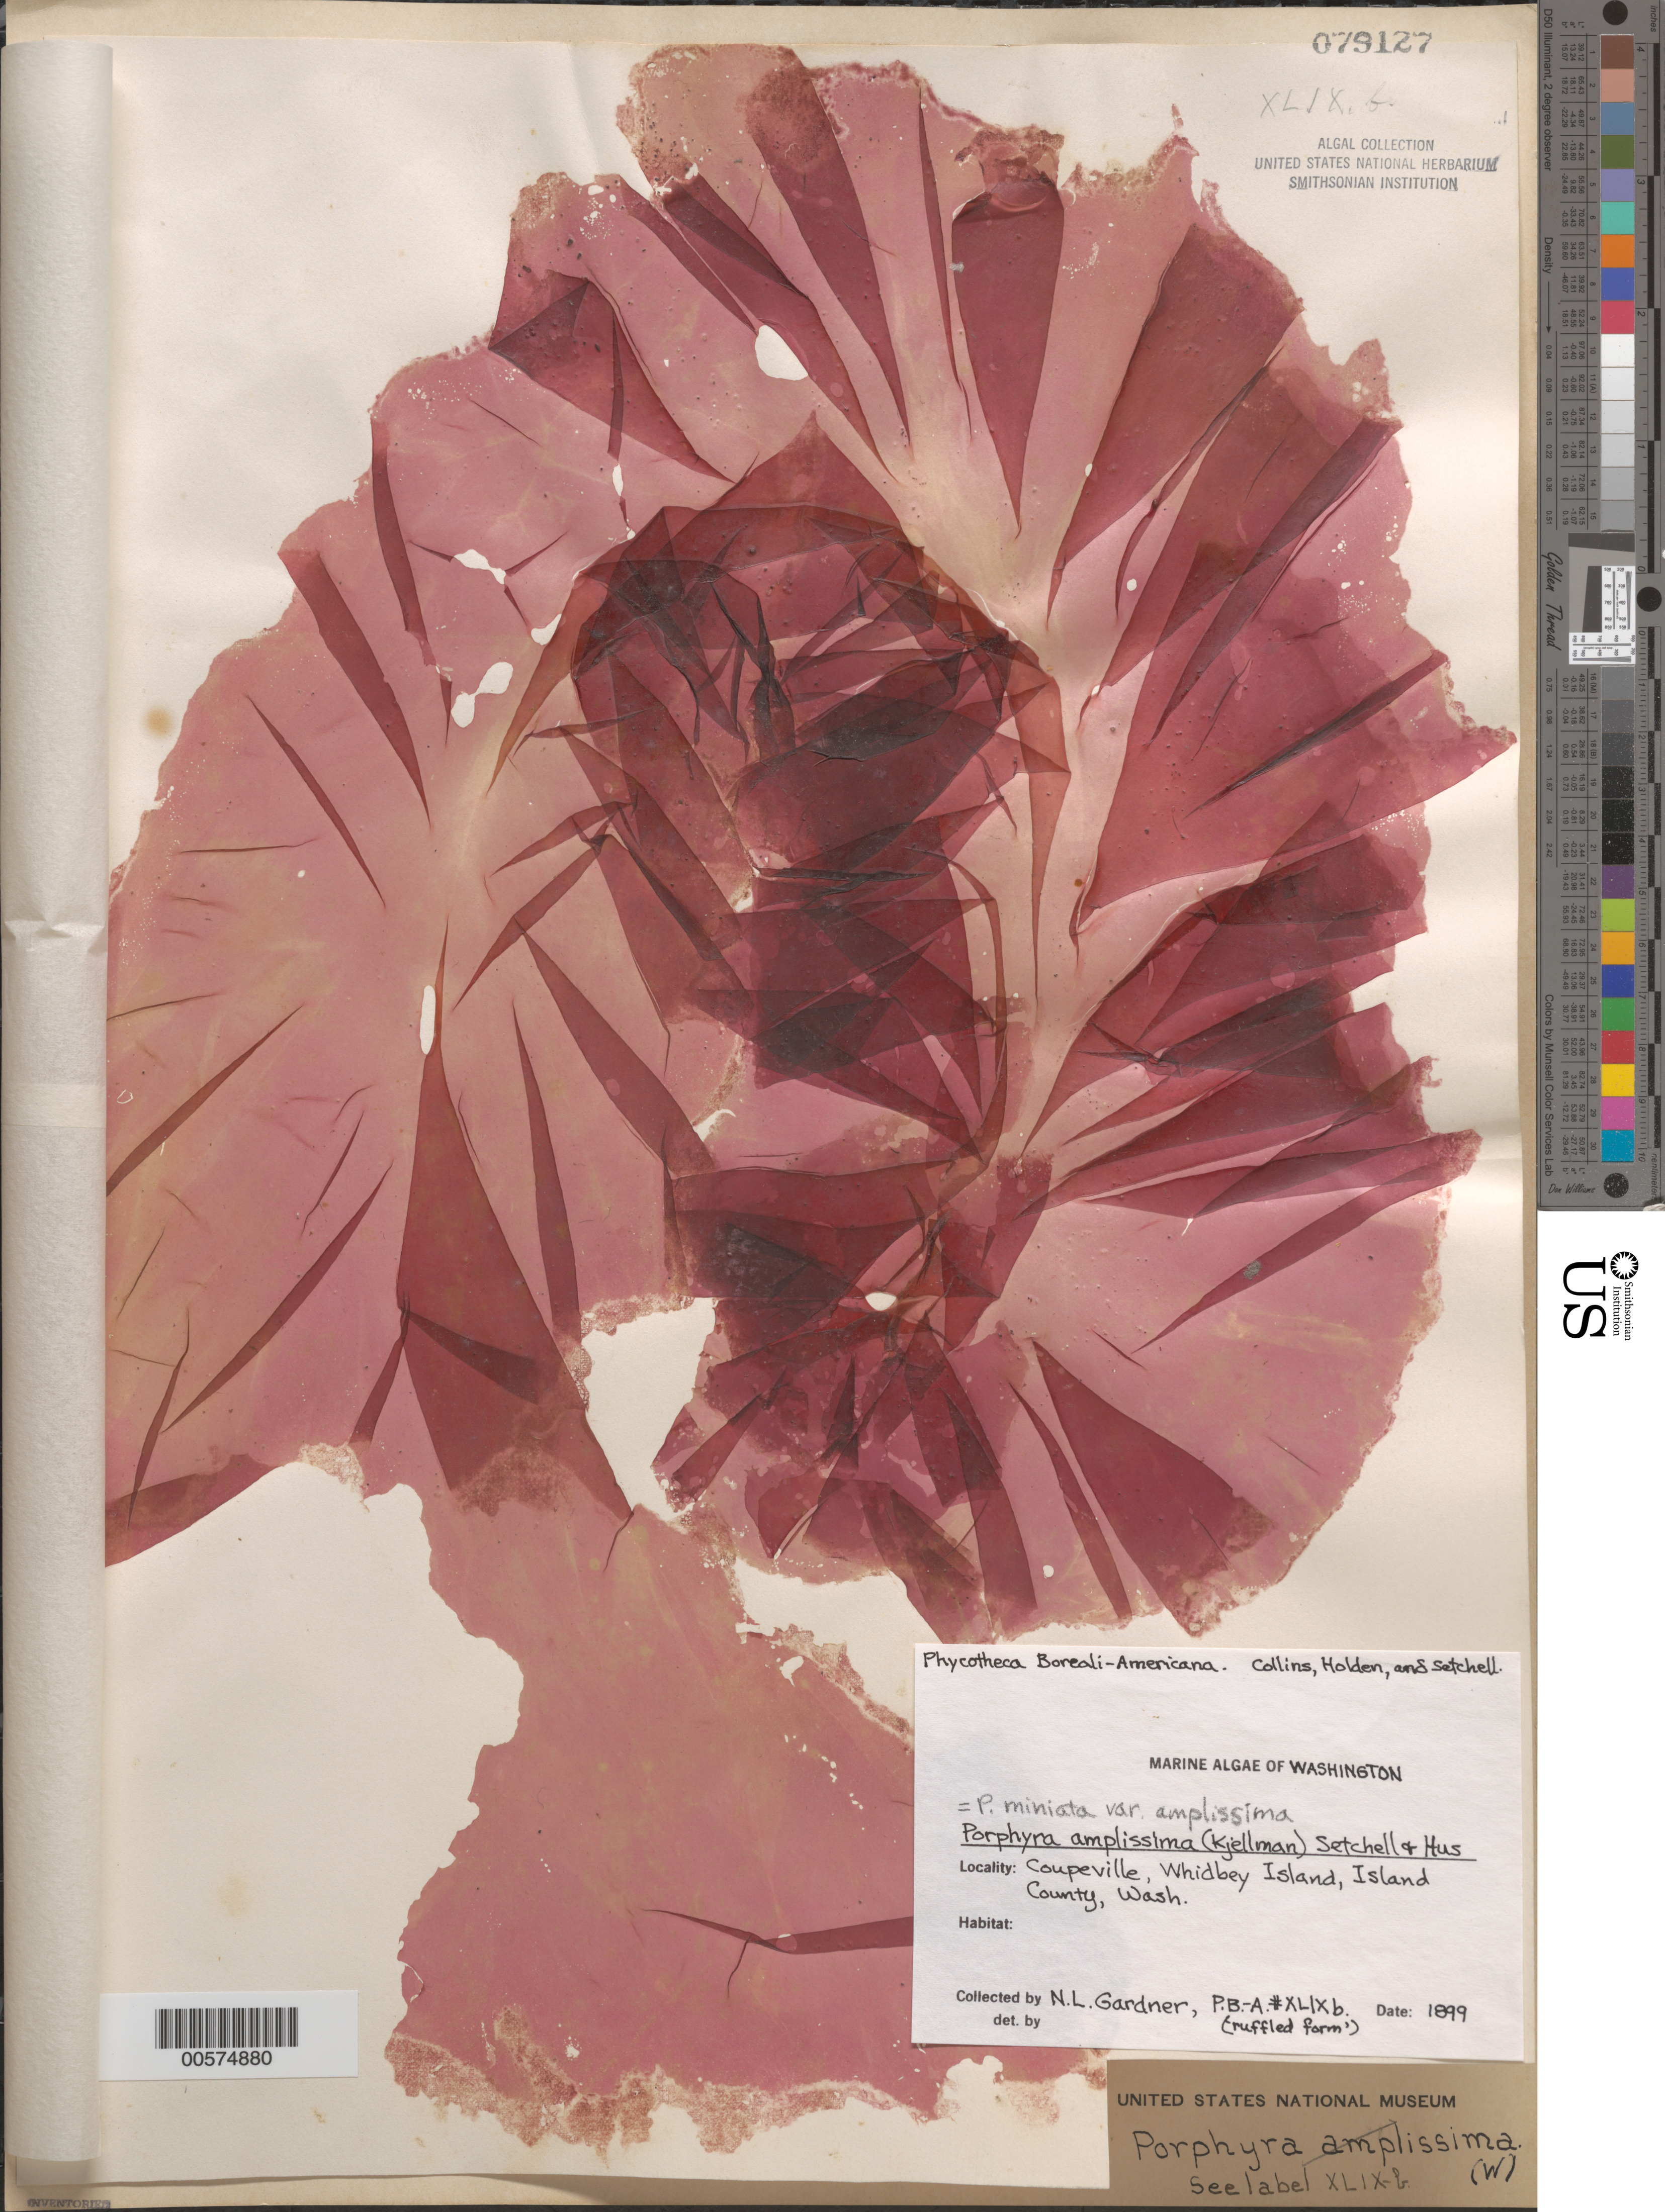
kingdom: Plantae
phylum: Rhodophyta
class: Bangiophyceae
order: Bangiales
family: Bangiaceae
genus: Wildemania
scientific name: Wildemania miniata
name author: (C. Agardh) Foslie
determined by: Algae name updating Project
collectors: N. Gardner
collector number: PB-A Xlixb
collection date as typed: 1899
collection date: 1899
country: United States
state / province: Washington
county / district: Island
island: Whidbey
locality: Coupeville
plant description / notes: Collins, Holden & Setchell, Phycotheca Boreali-Americana, as Porphyra amplissima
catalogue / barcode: US 79127